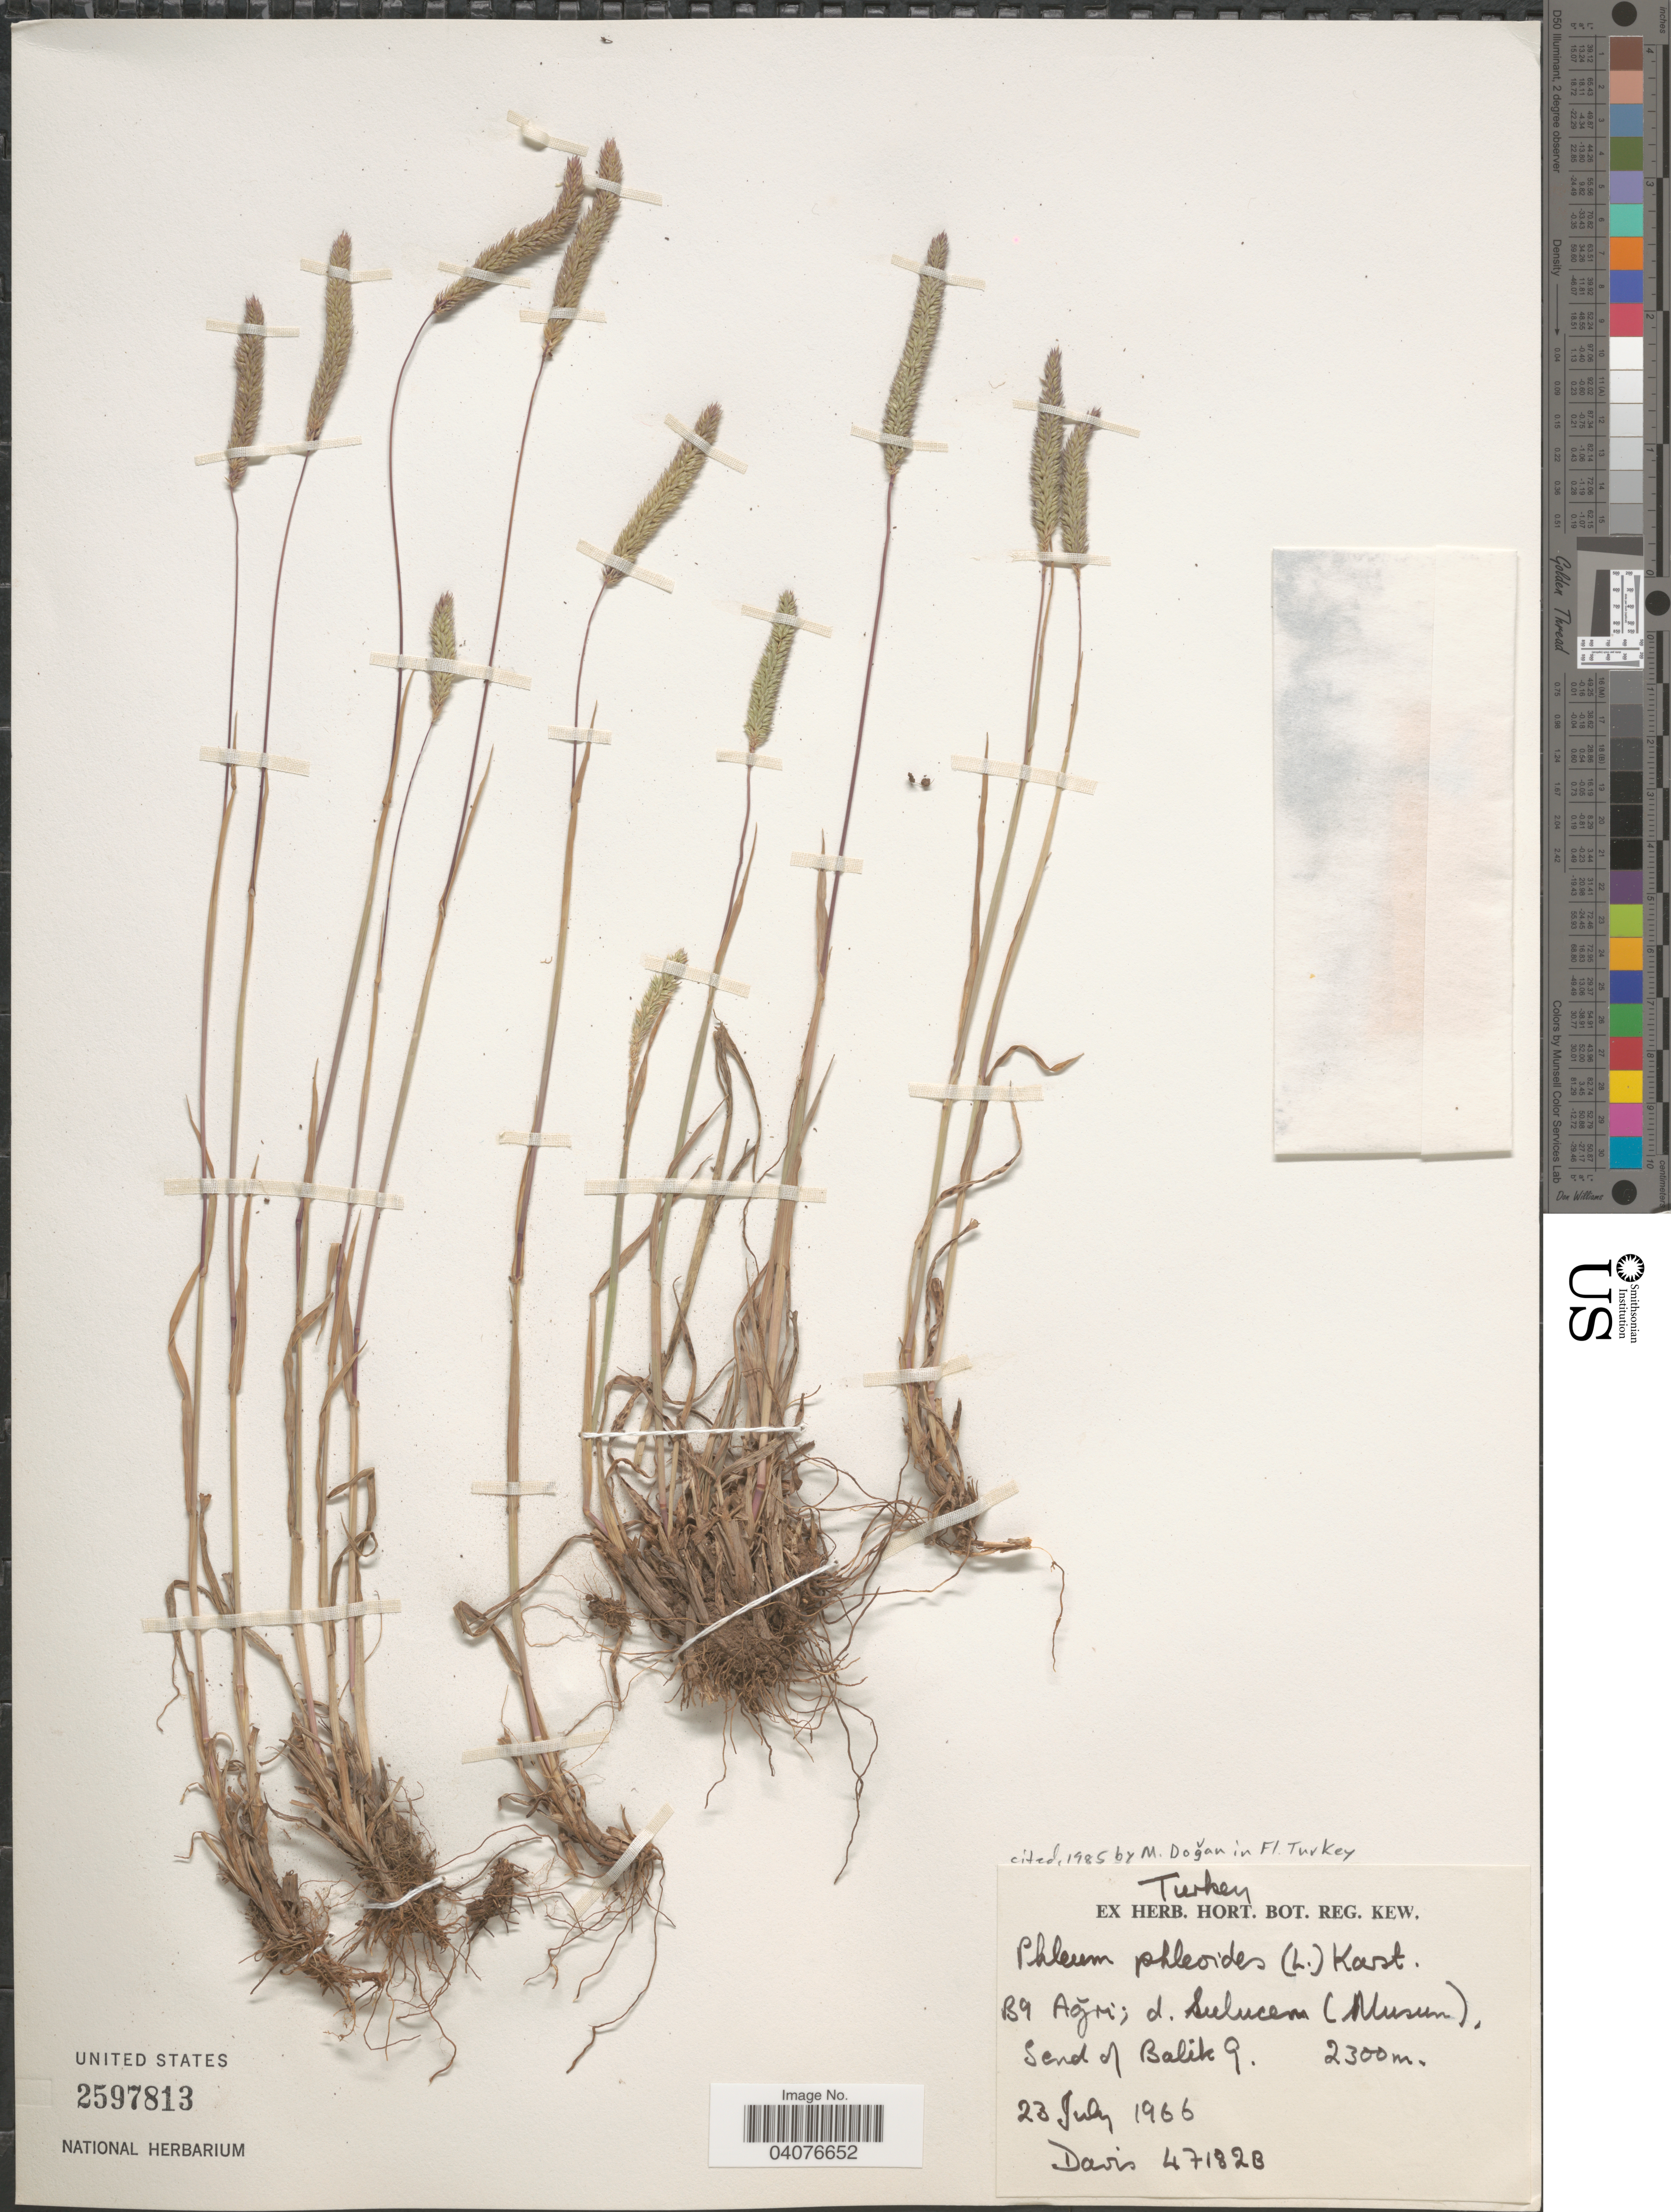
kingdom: Plantae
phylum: Tracheophyta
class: Liliopsida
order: Poales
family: Poaceae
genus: Phleum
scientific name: Phleum phleoides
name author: (L.) H. Karst.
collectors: -. Davis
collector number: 47182B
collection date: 1966-07-23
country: Turkey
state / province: Agri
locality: B9; d. Sulucem (Musun). Send of Balik G.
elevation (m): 2300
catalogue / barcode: US 2597813